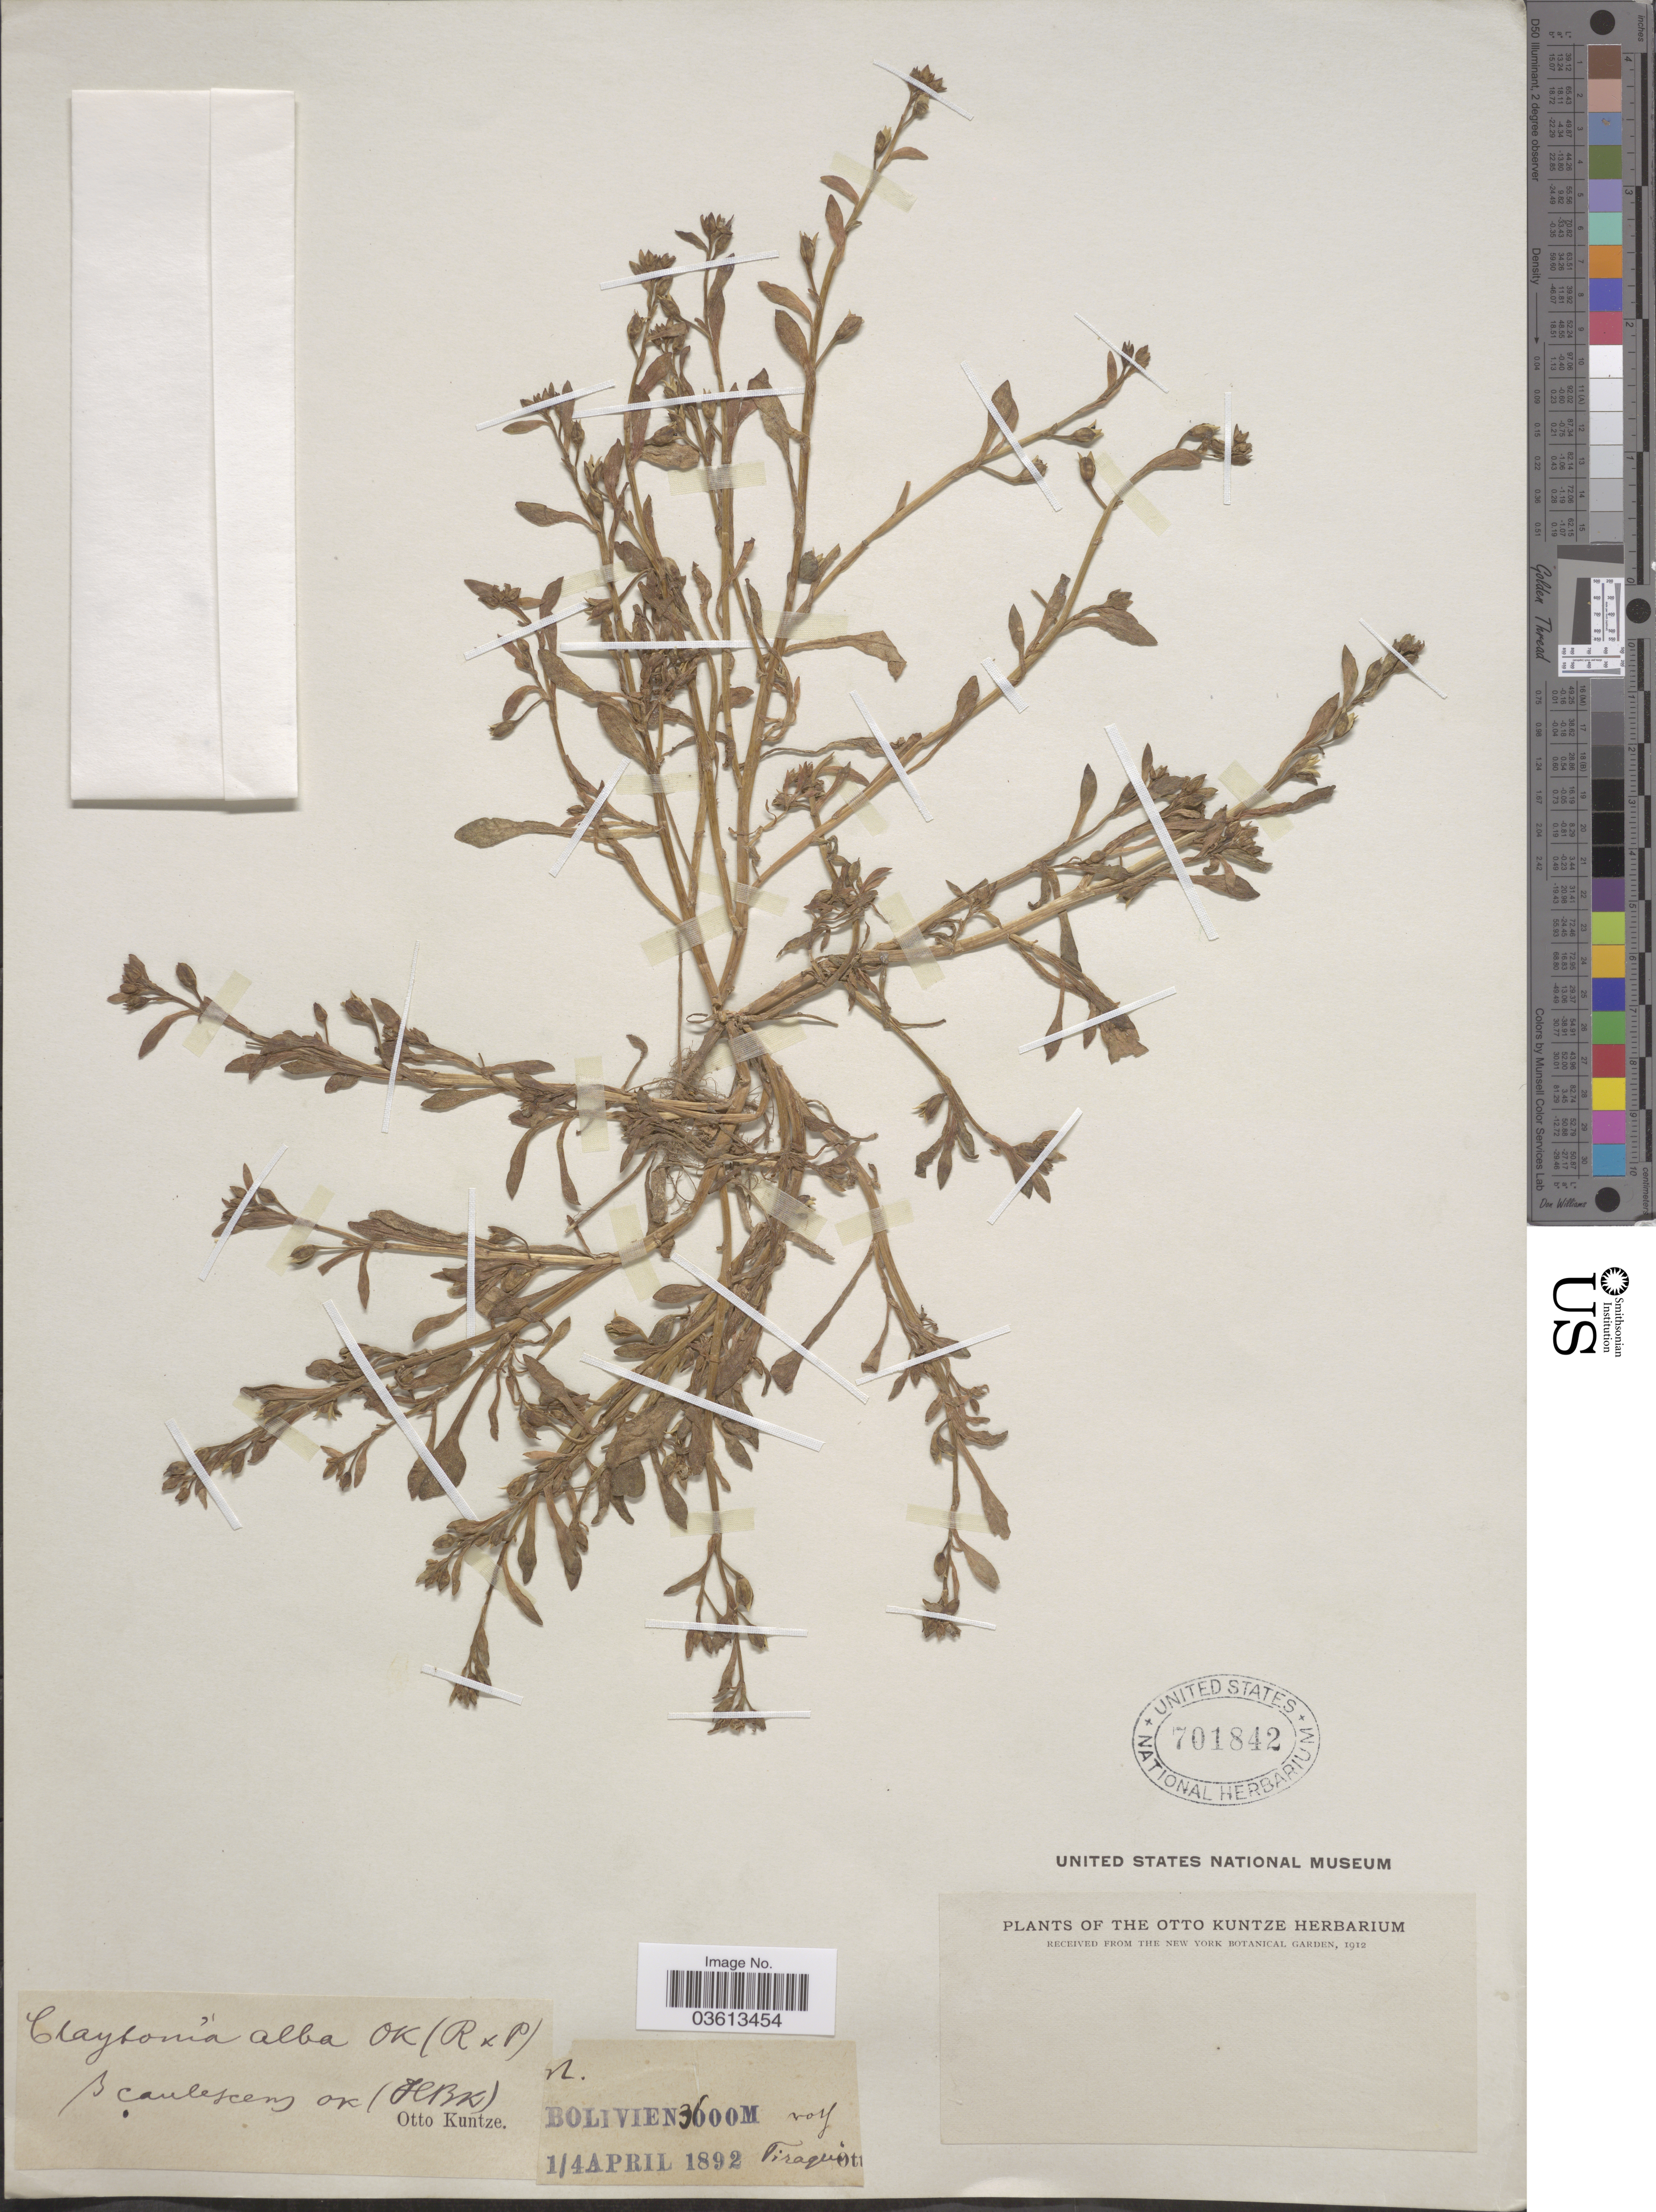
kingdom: Plantae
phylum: Tracheophyta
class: Magnoliopsida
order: Caryophyllales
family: Montiaceae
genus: Calandrinia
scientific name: Calandrinia ciliata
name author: (Ruiz & Pav.) DC.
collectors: C.E.O. Kuntze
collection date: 1892-04-01/1892-04-04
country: Bolivia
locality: Tiraque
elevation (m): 3600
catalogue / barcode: US 701842